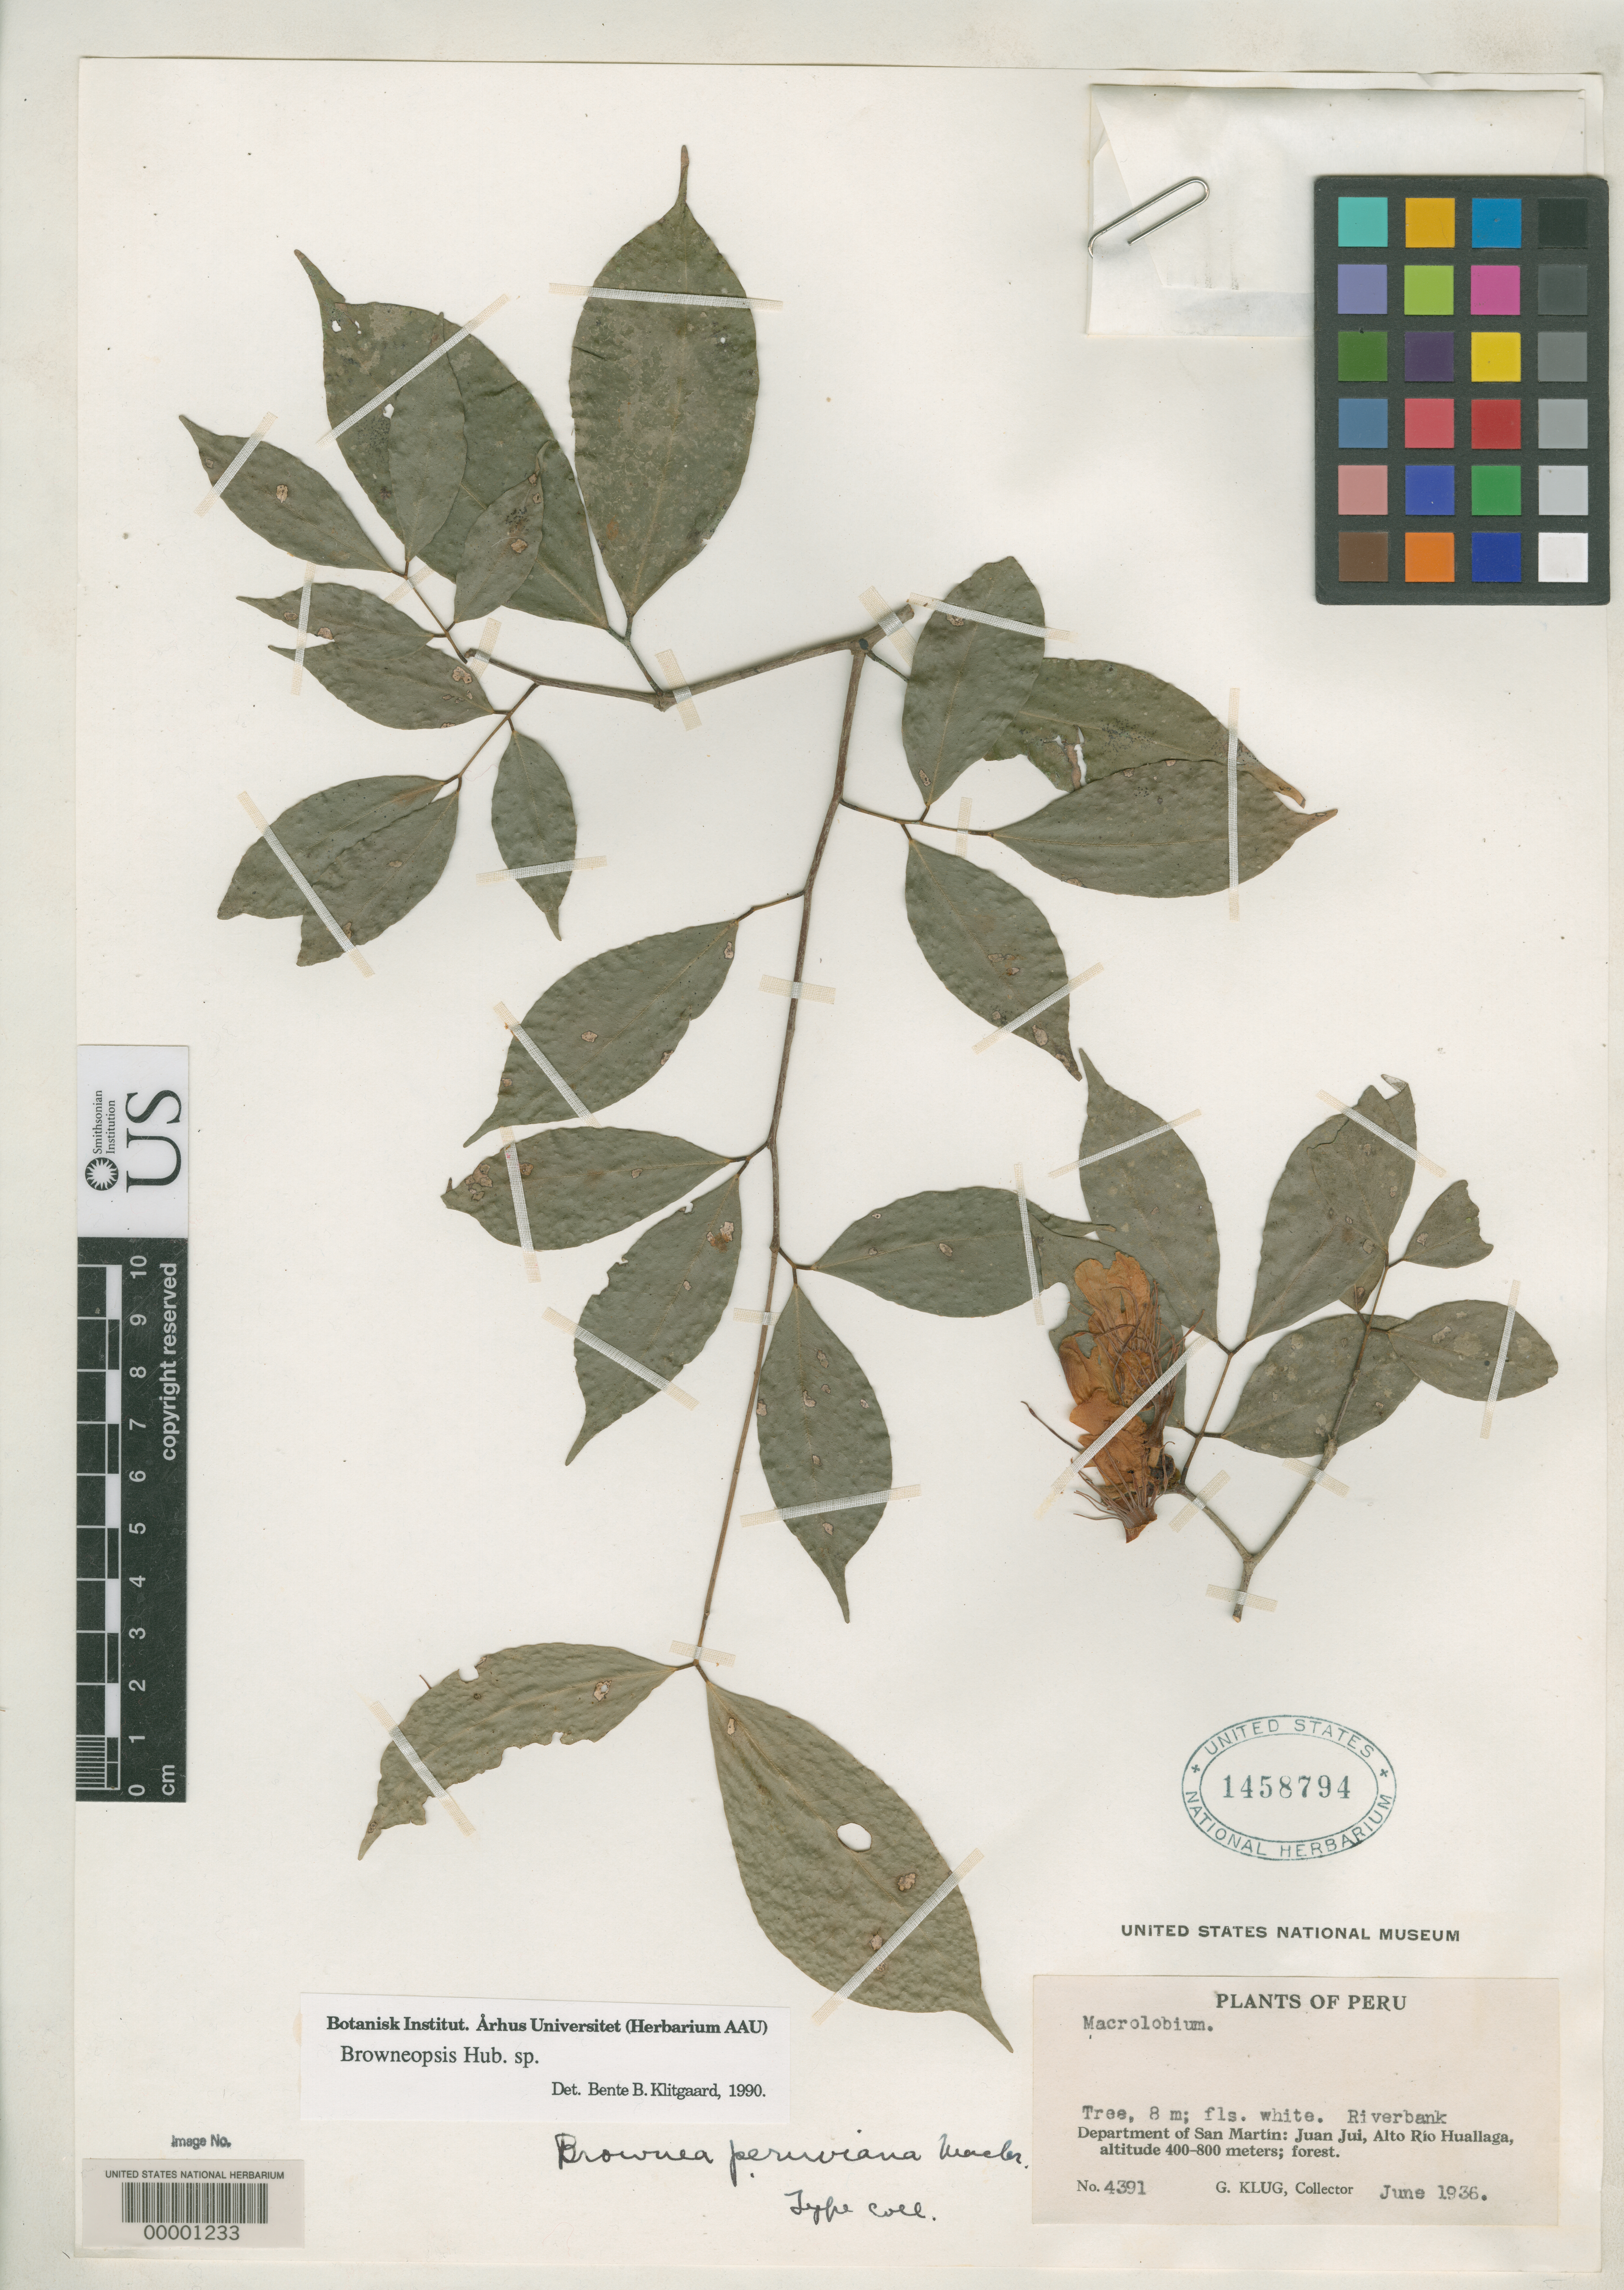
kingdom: Plantae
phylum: Tracheophyta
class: Magnoliopsida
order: Fabales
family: Fabaceae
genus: Brownea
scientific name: Brownea peruviana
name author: J.F. Macbr.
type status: Isotype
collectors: G. Klug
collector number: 4391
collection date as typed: Jun 1936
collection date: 1936-06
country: Peru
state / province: San Martín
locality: Alto Rio Huallaga.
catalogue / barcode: US 1458794